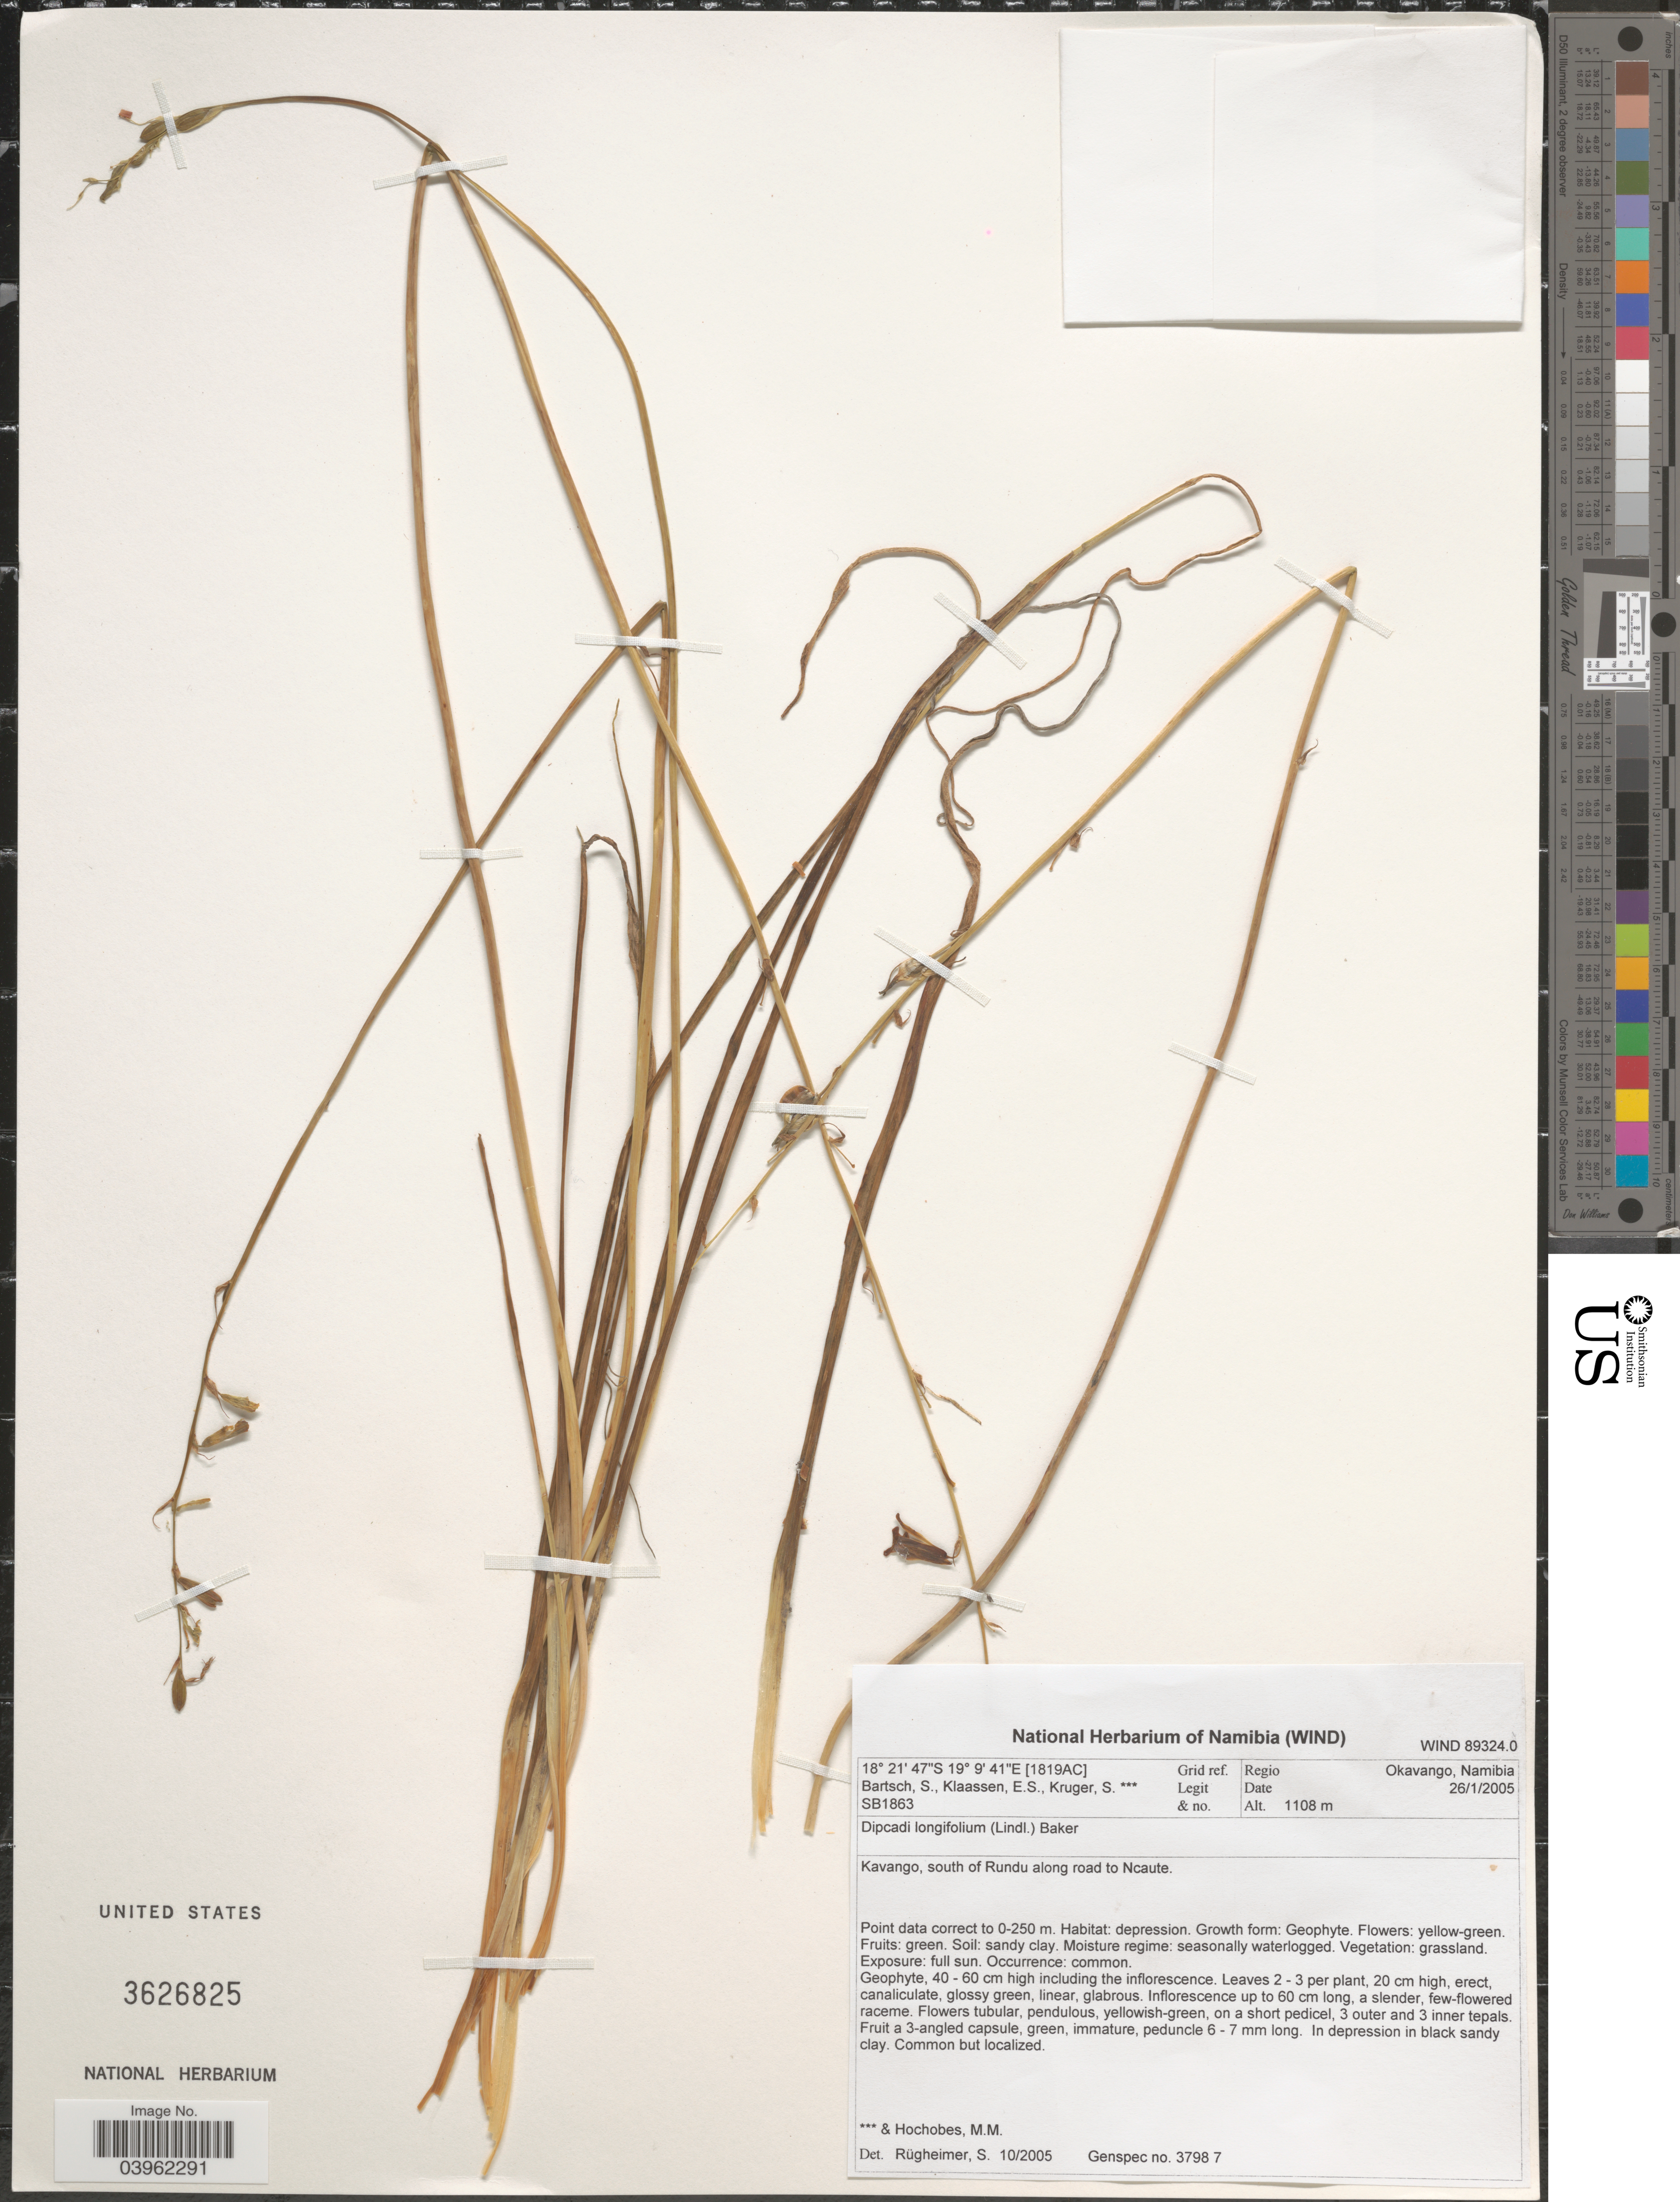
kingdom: Plantae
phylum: Tracheophyta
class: Liliopsida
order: Asparagales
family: Asparagaceae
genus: Dipcadi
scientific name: Dipcadi longifolium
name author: (Lindl.) Baker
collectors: S. Bartsch, E. S. Klaassen & S. Kruger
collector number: SB1863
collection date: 2005-01-26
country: Namibia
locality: Grid ref. [1819AC]. Regio Okavango, Namibia. Kavango, south of Rundu along road to Ncaute.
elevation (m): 1108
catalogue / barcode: US 3626825